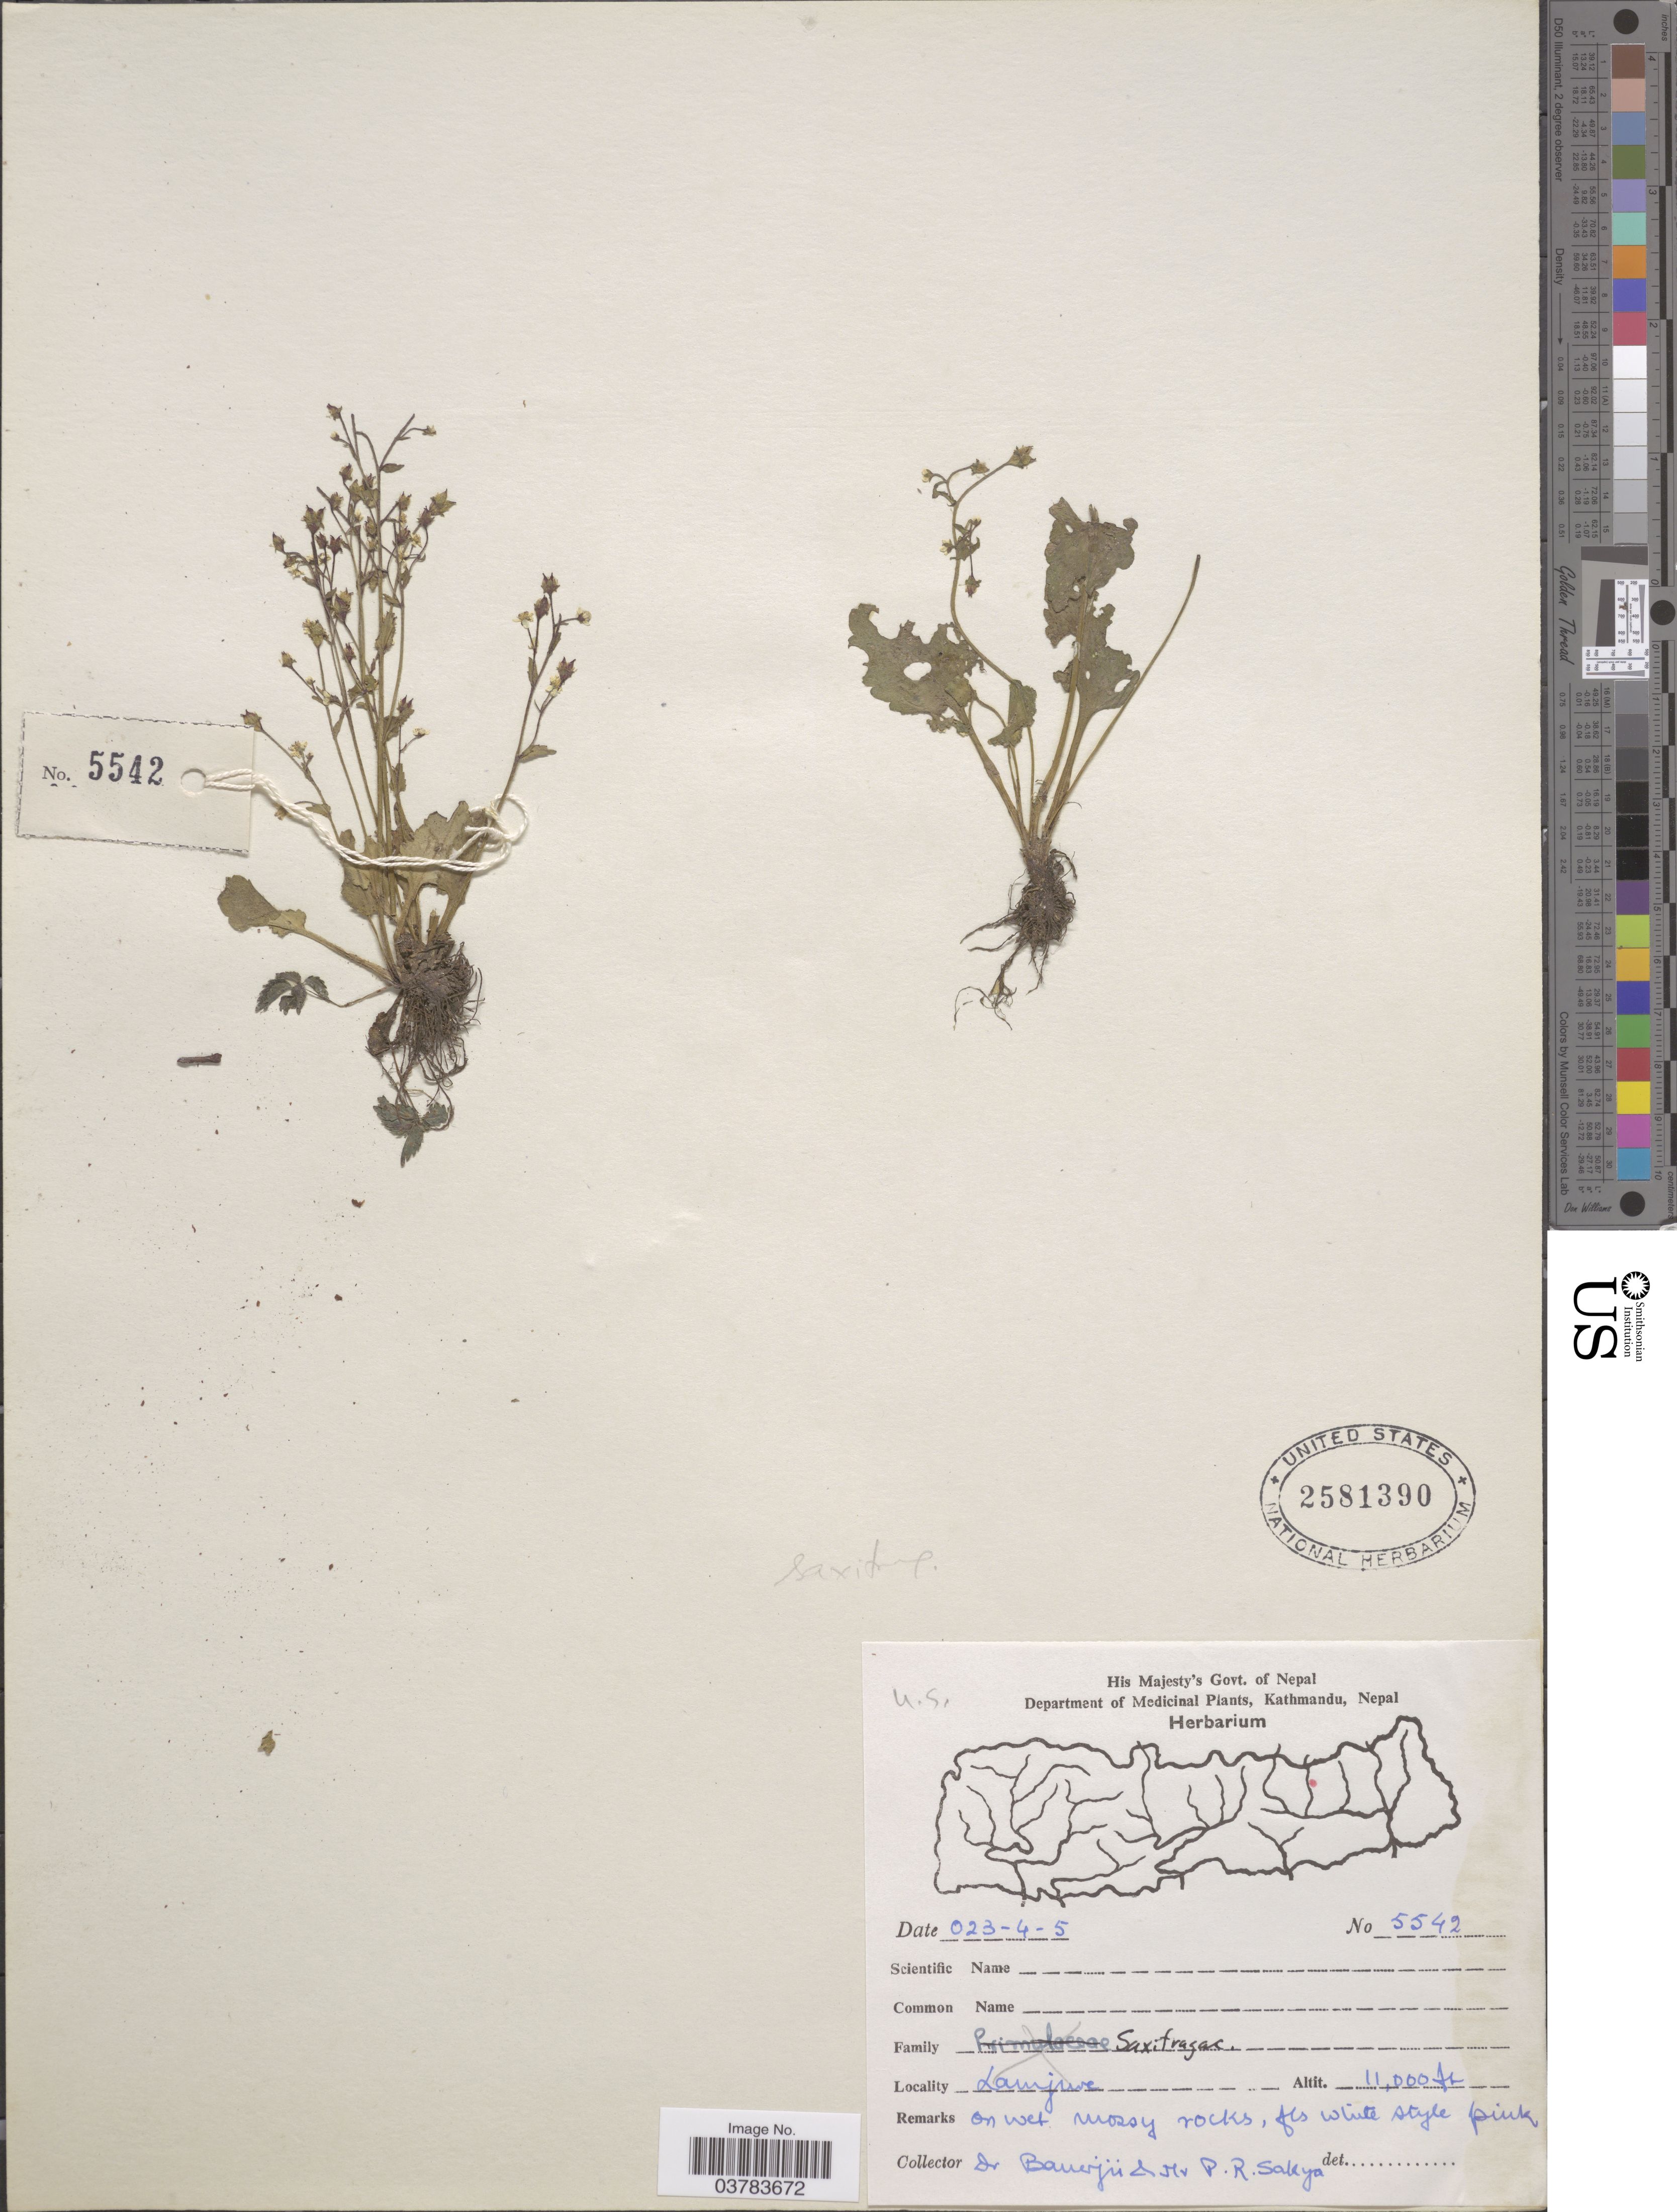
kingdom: Plantae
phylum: Tracheophyta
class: Magnoliopsida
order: Saxifragales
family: Saxifragaceae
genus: Saxifraga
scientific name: Saxifraga sp.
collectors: -. Banerji & P. Sakya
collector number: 5542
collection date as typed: Transcribed d/m/y: 23/4/5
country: Nepal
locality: His Majesty's Govt. of Nepal. Lamjure.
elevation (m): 3353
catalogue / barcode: US 2581390